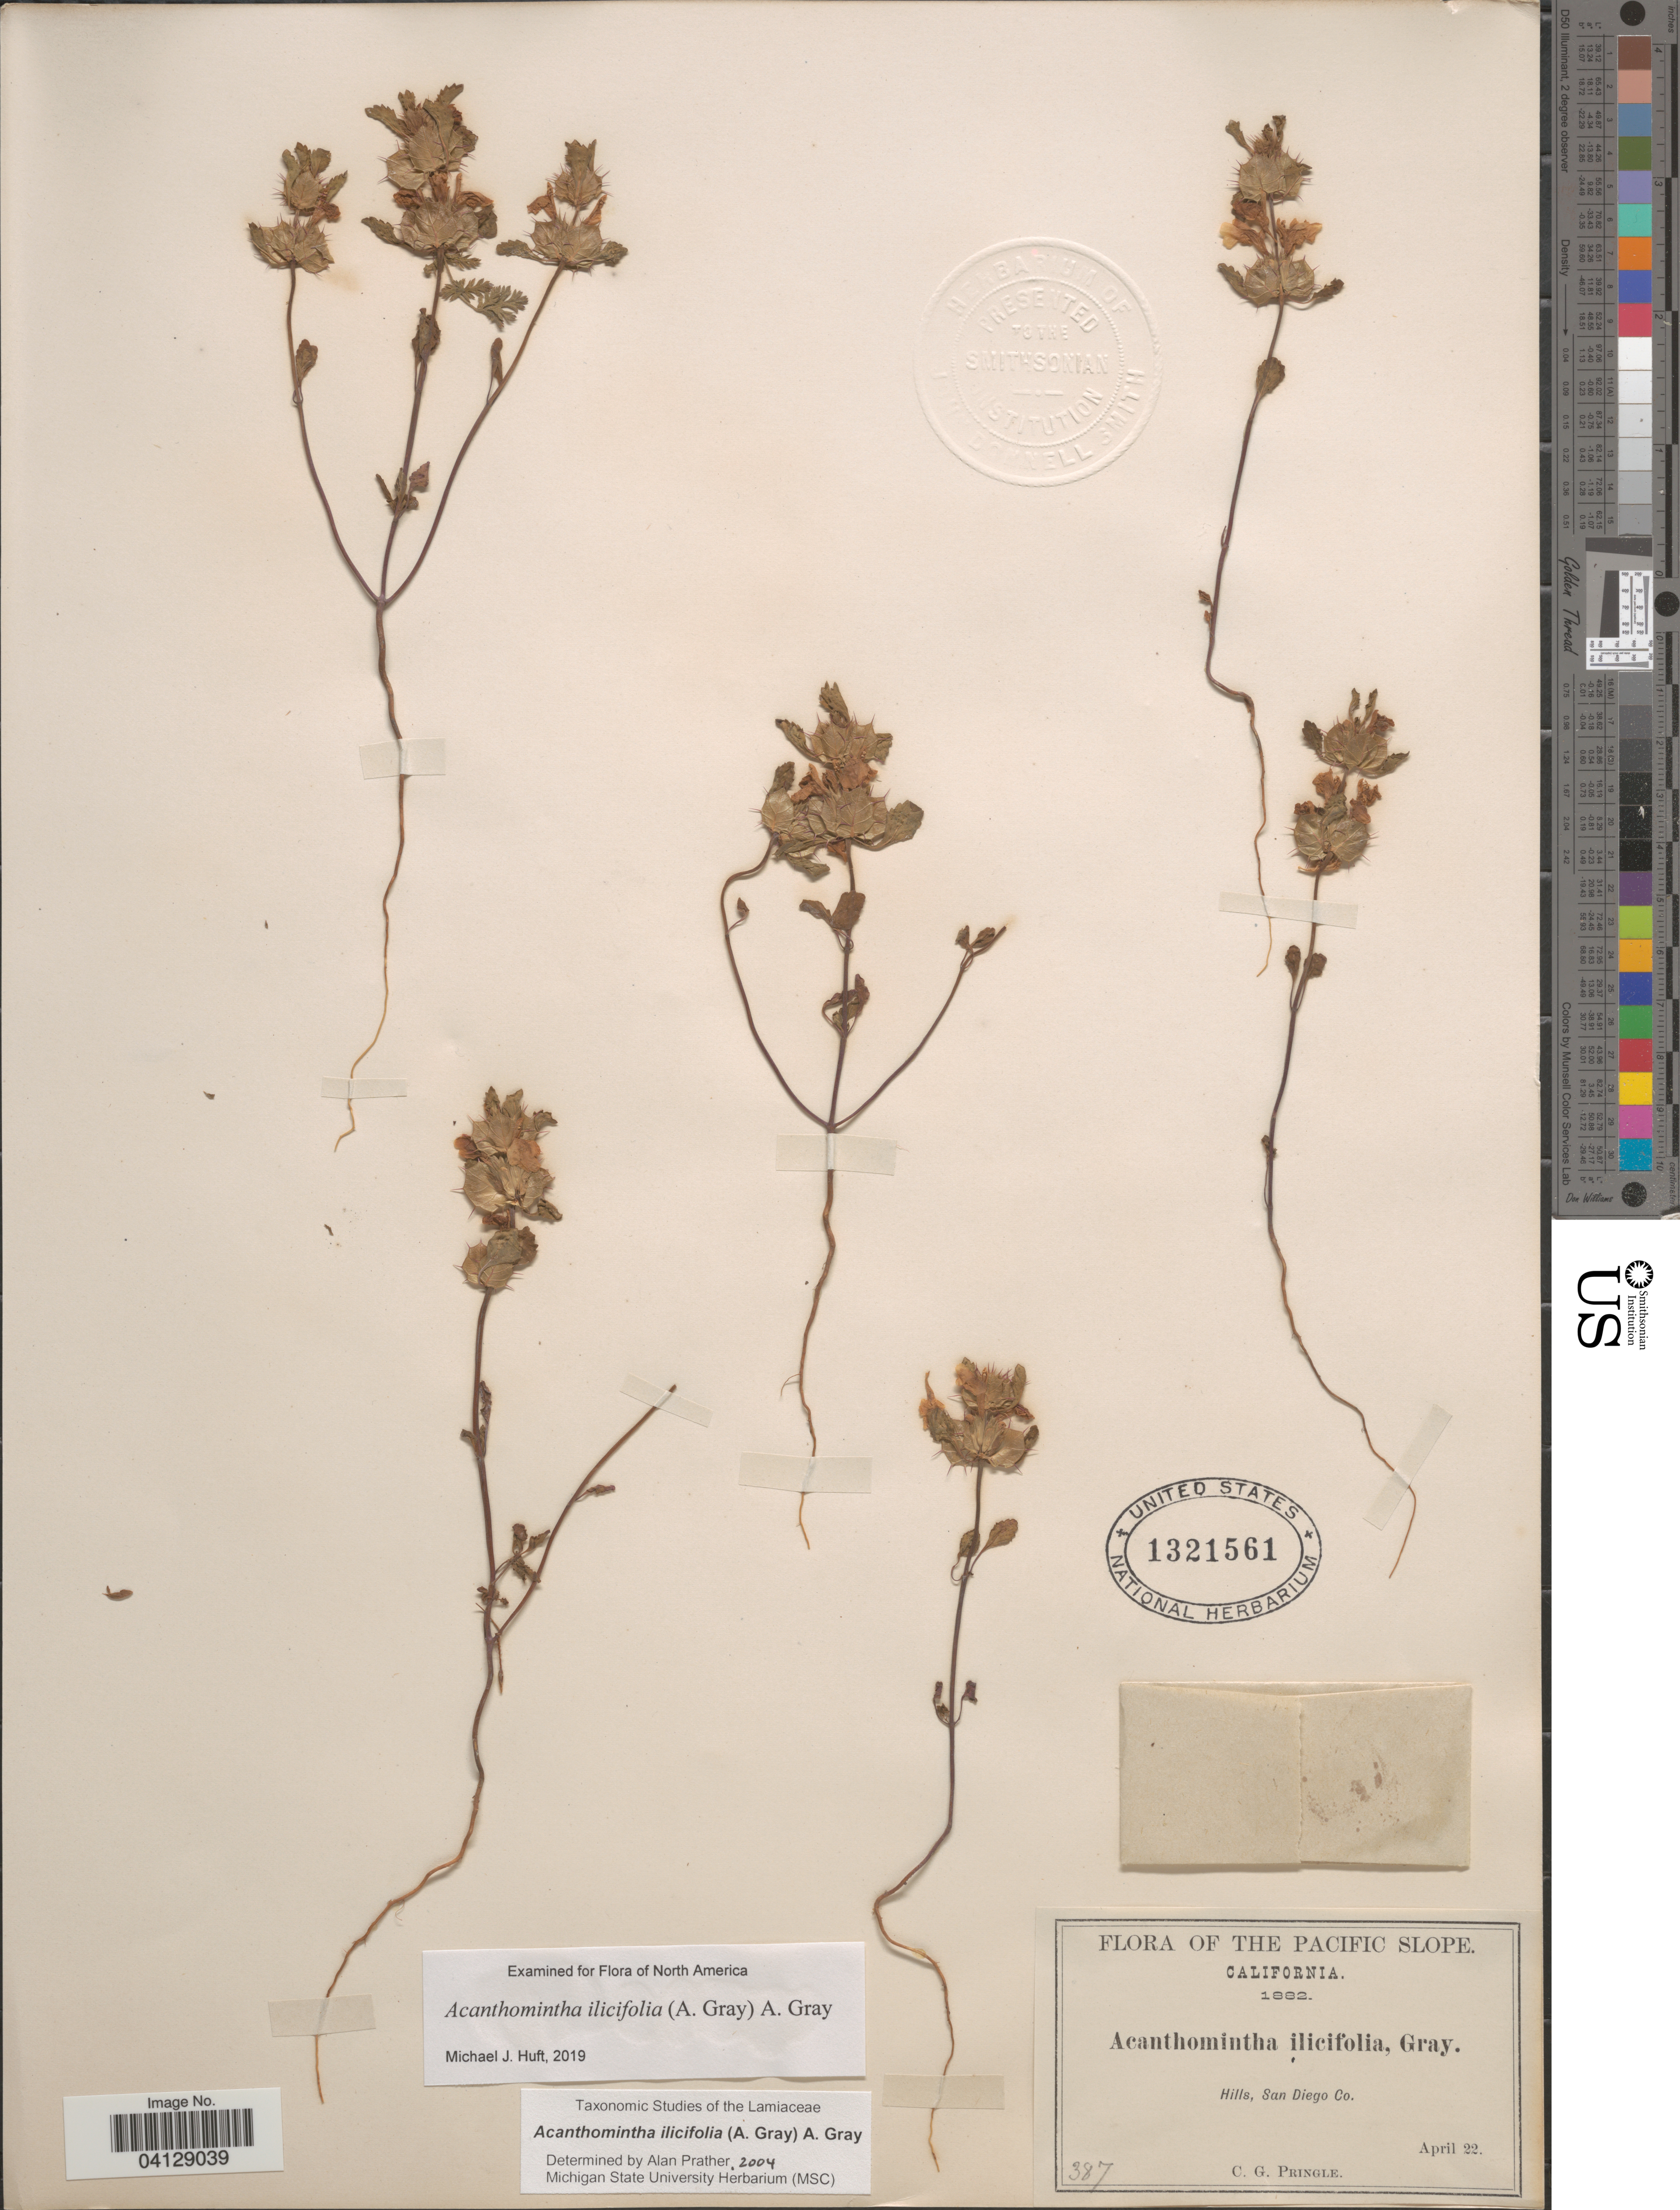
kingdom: Plantae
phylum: Tracheophyta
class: Magnoliopsida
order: Lamiales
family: Lamiaceae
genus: Acanthomintha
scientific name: Acanthomintha ilicifolia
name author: A. Gray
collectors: C. G. Pringle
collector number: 387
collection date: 1882-04-22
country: United States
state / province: California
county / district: San Diego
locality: The Pacific Slope. Hills, San Diego Co.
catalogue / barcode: US 1321561